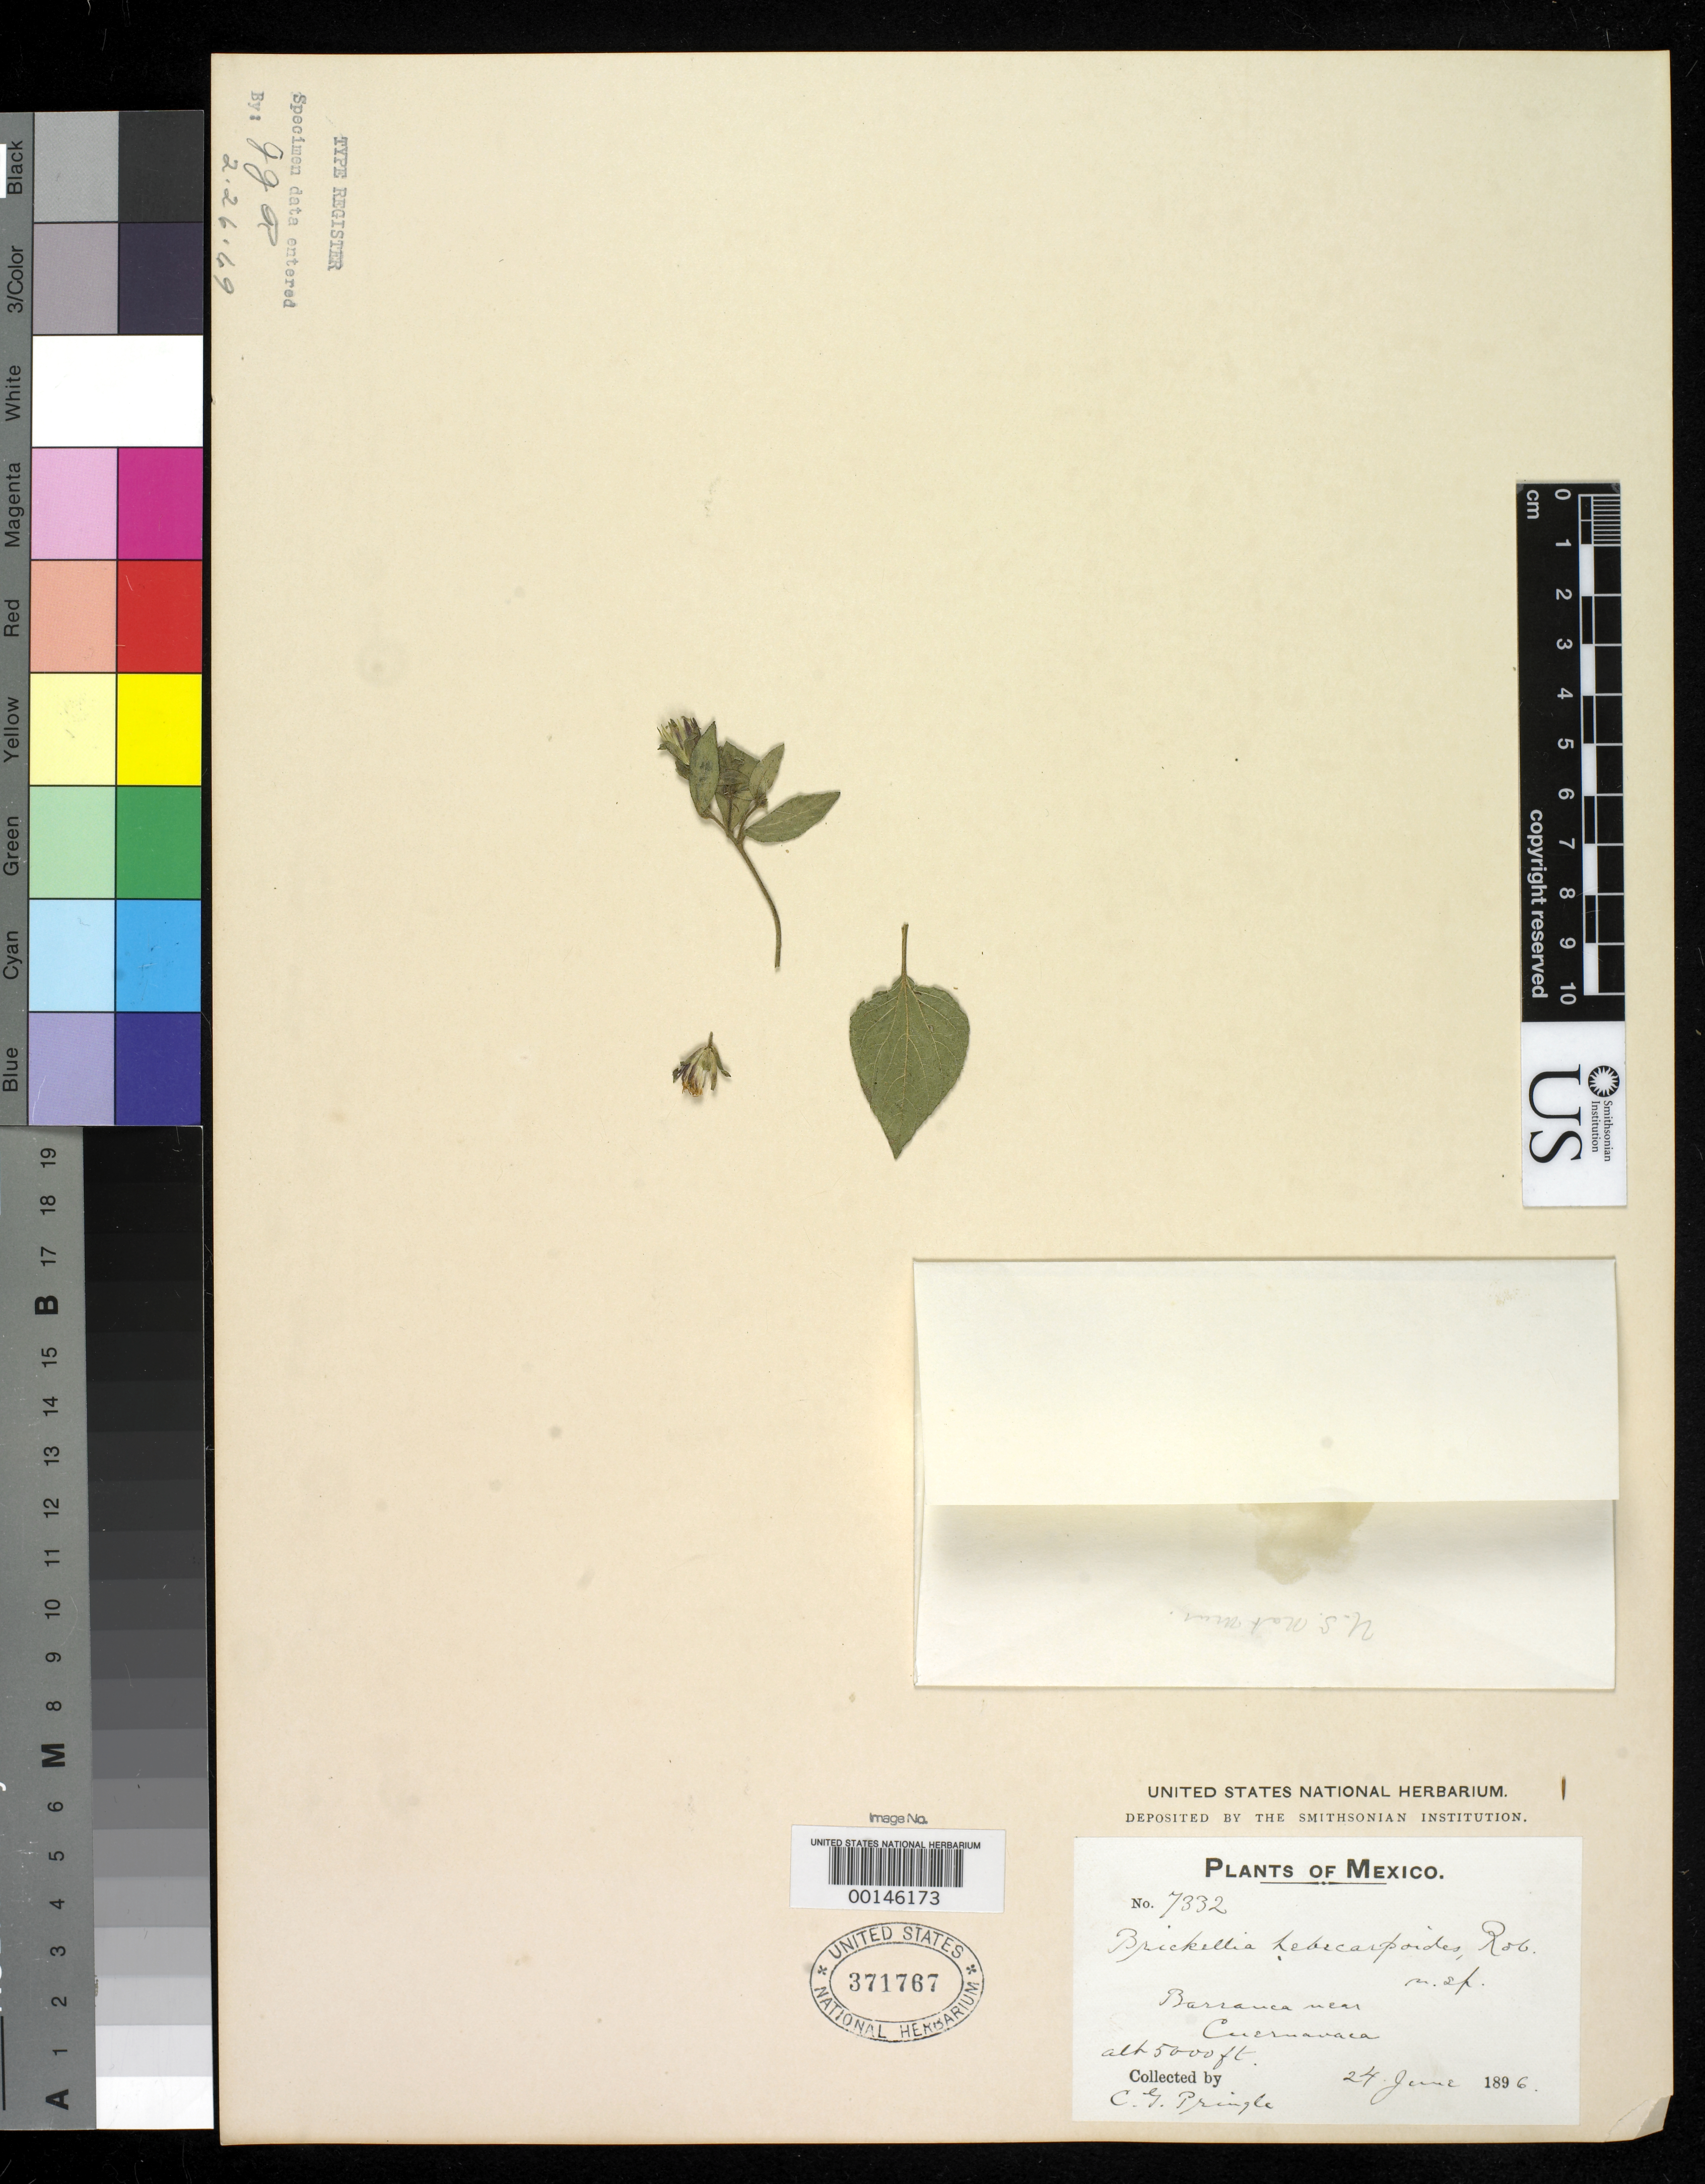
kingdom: Plantae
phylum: Tracheophyta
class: Magnoliopsida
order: Asterales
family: Asteraceae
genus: Brickellia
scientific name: Brickellia hebecarpoides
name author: B.L. Rob.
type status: Isotype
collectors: C. G. Pringle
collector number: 7332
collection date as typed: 24 Jun 1896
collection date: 1896-06-24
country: Mexico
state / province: Morelos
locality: Barranca near Cuernavaca.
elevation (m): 1540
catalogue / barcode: US 371767